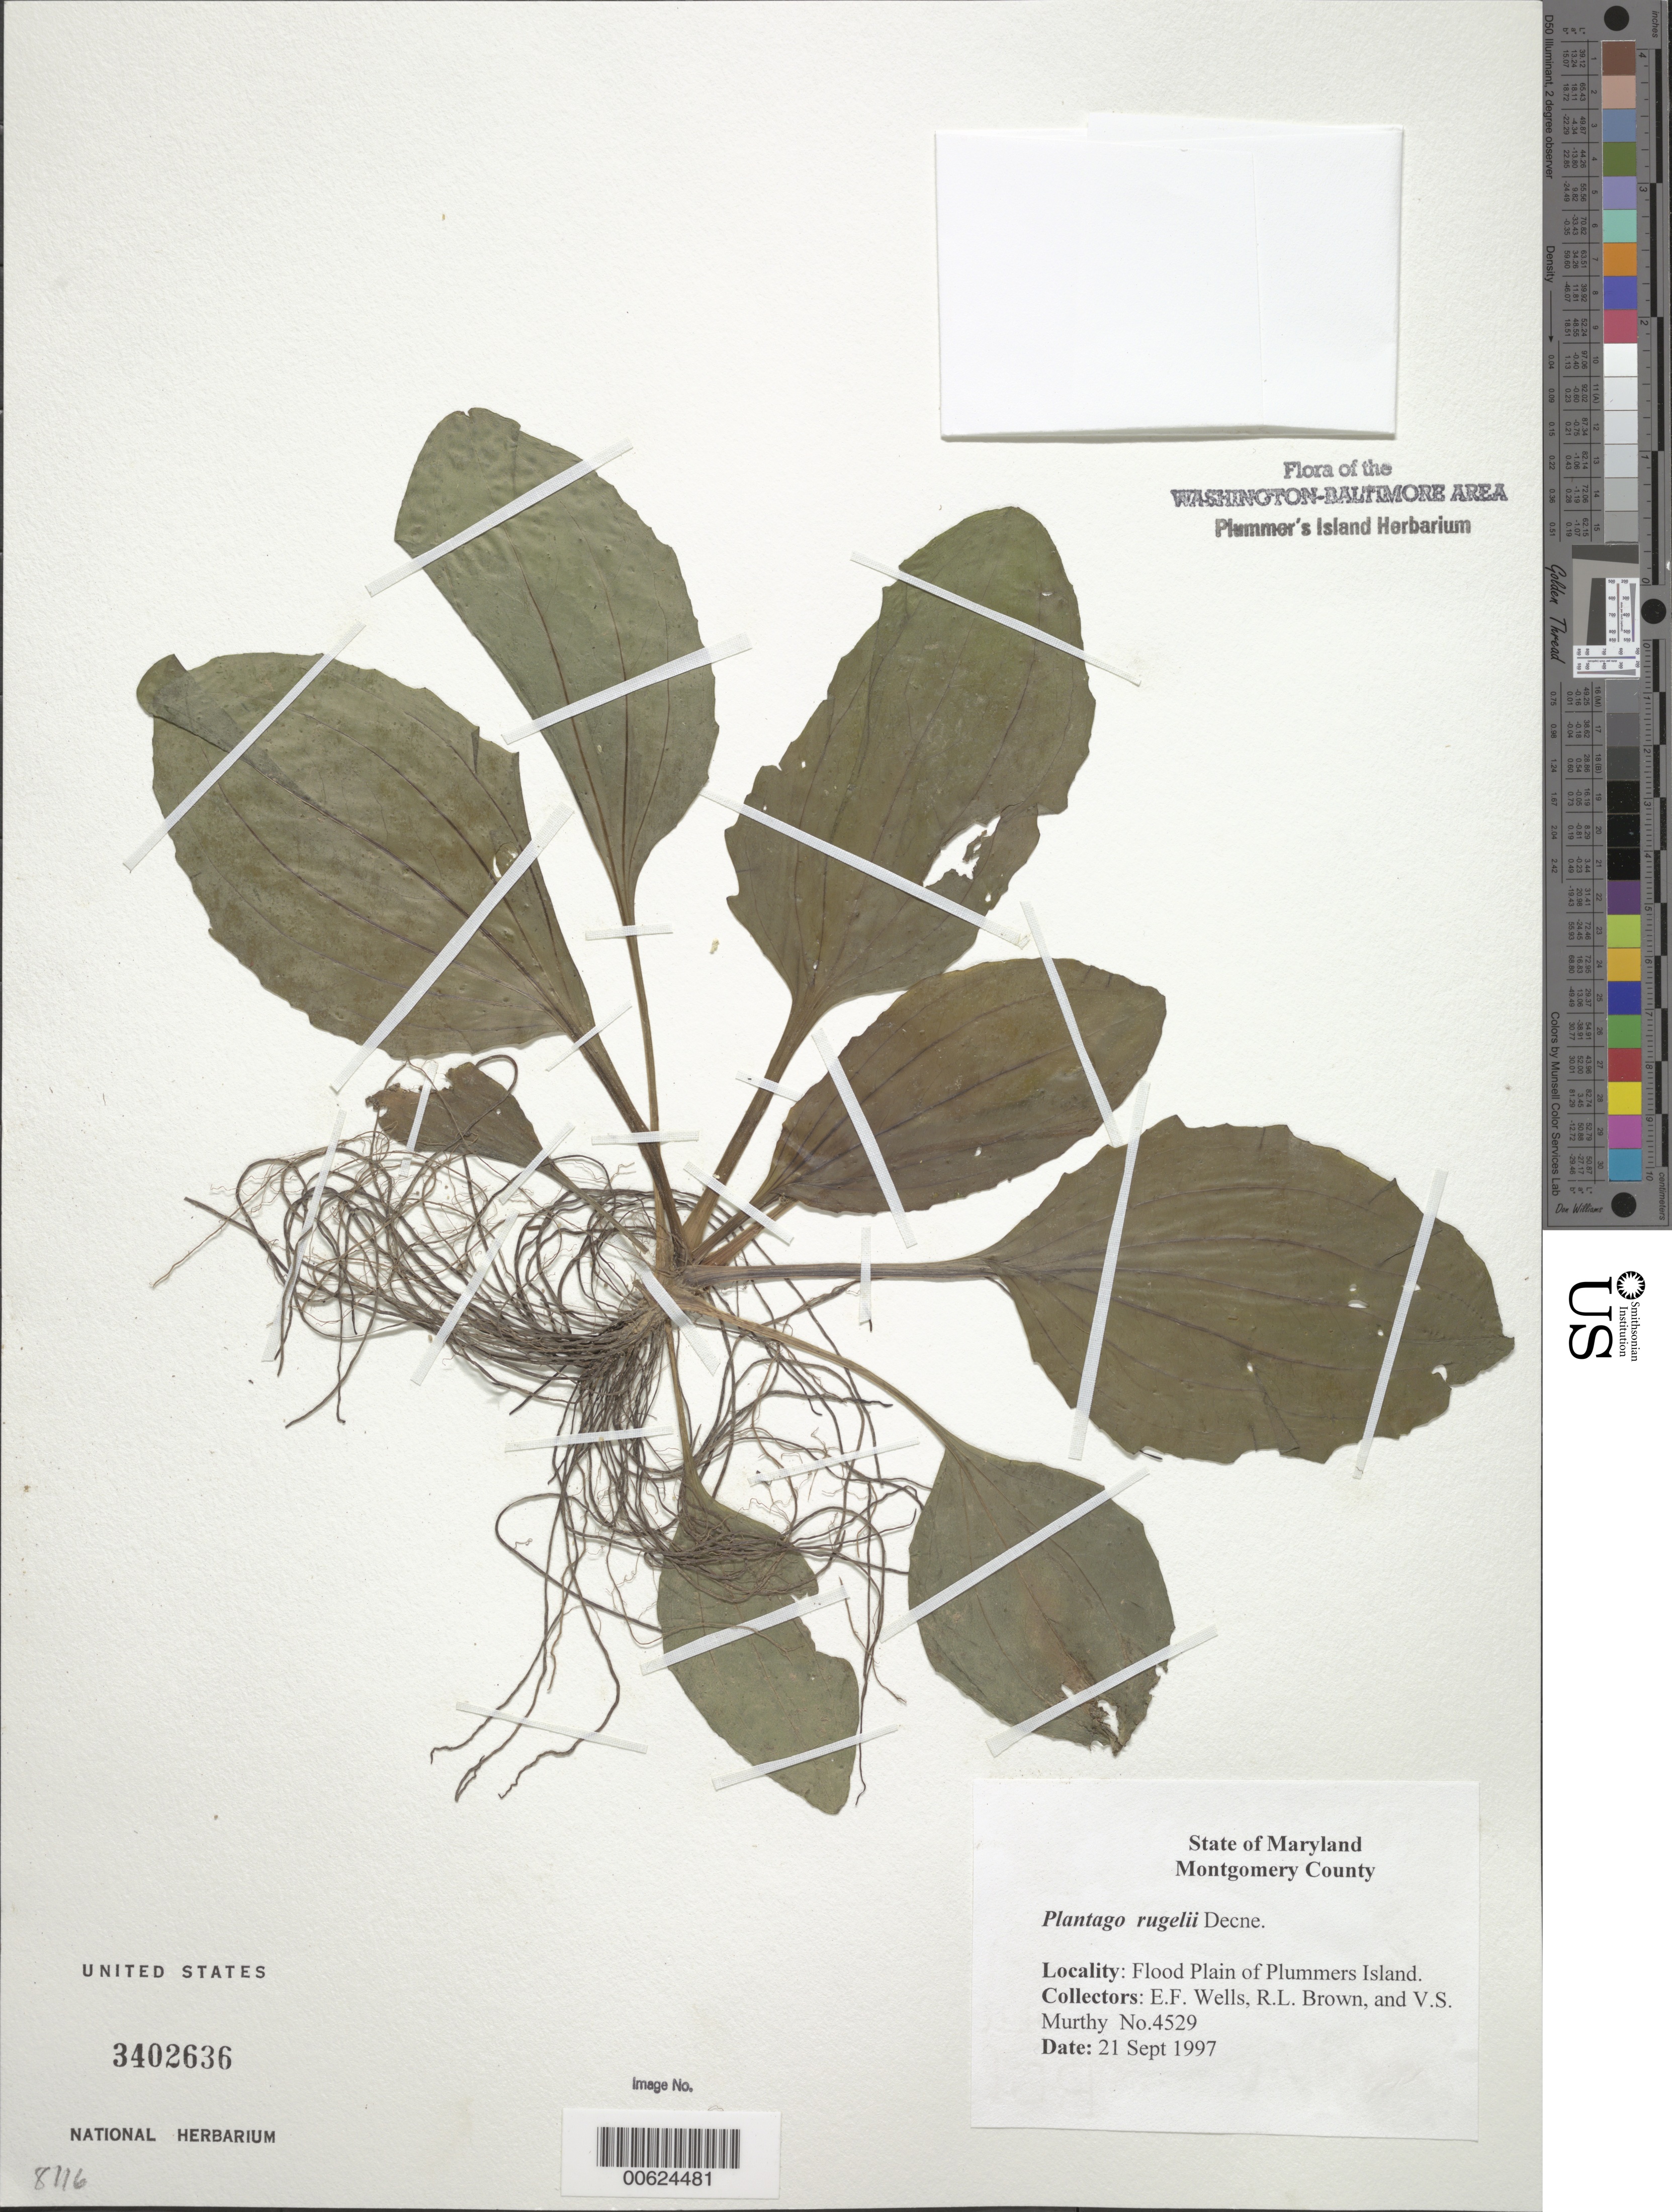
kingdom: Plantae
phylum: Tracheophyta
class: Magnoliopsida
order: Lamiales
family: Plantaginaceae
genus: Plantago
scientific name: Plantago rugelii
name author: Decne.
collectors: E. F. Wells, R. L. Brown & V. S. Murthy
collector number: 4529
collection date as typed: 21 Sep 1997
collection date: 1997-09-21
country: United States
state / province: Maryland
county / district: Montgomery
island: Plummers Island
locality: Flood plain of Plummers Island Plummers Island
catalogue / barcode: US 3402636